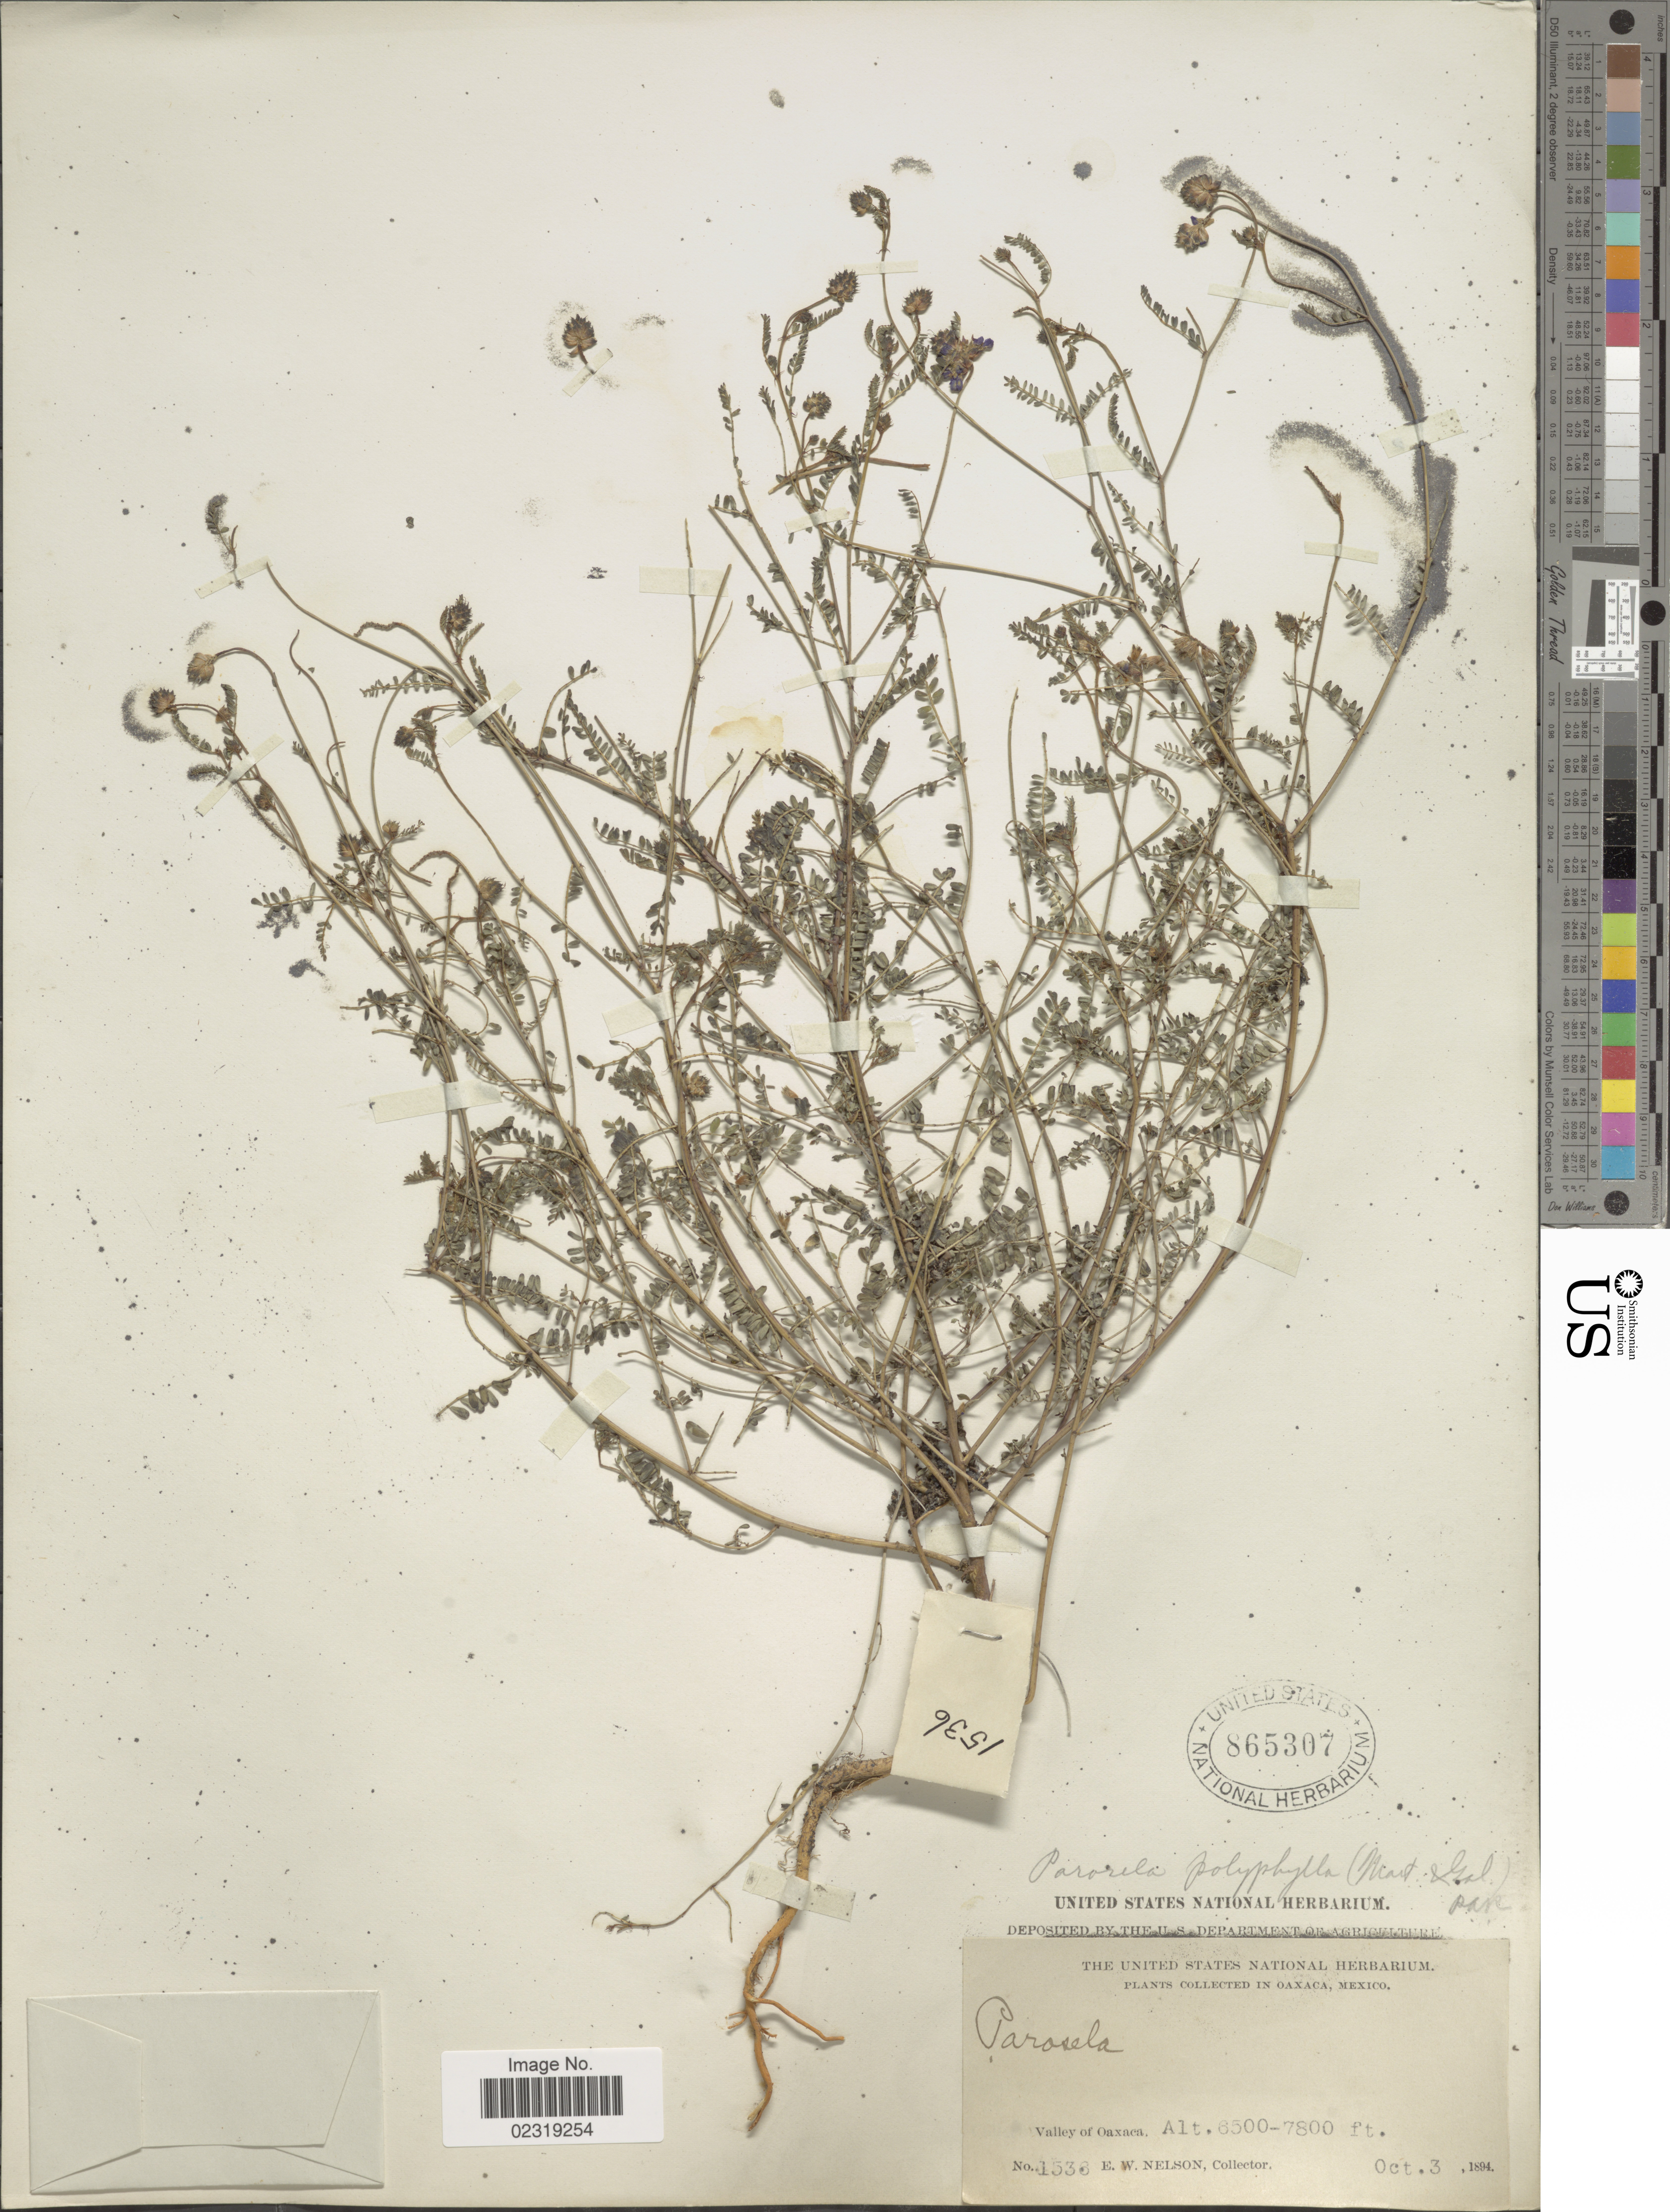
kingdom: Plantae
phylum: Tracheophyta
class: Magnoliopsida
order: Fabales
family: Fabaceae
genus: Dalea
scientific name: Dalea foliolosa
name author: (Aiton) Barneby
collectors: E. W. Nelson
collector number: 1538*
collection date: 1894-10-03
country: Mexico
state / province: Oaxaca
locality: Vicinity of Oaxaca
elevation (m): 1981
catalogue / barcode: US 865307